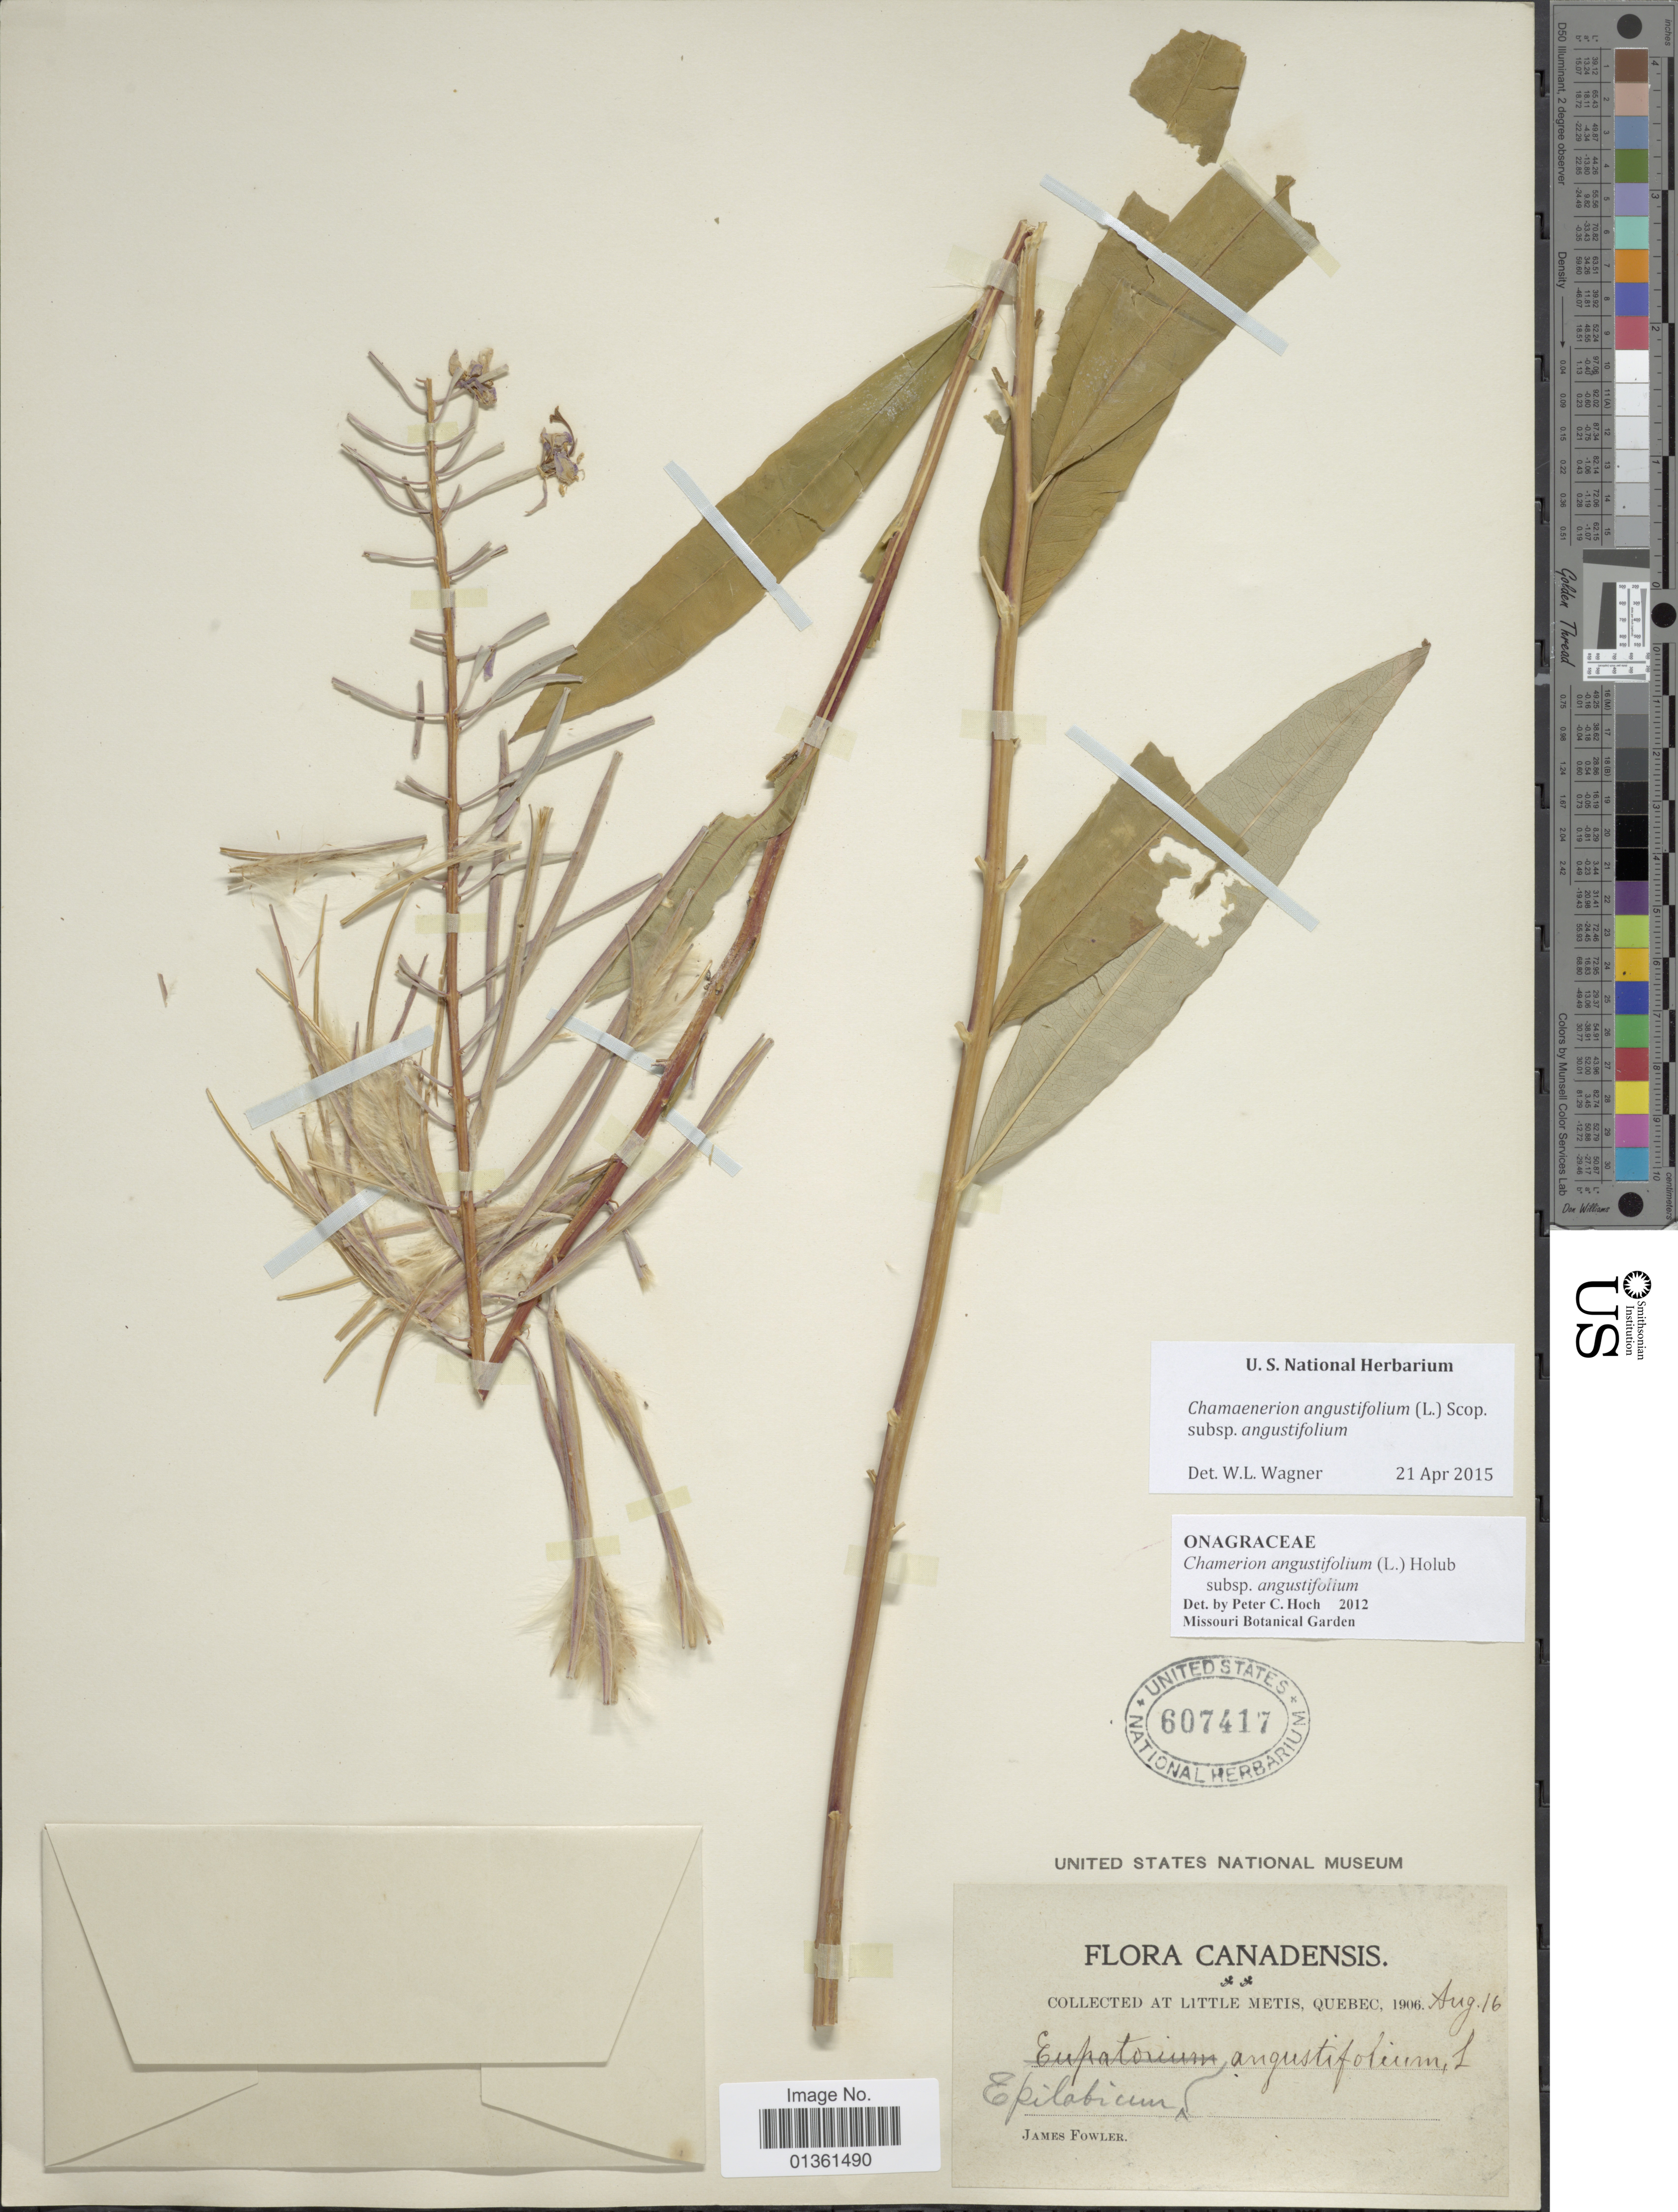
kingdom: Plantae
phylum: Tracheophyta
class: Magnoliopsida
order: Myrtales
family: Onagraceae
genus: Chamaenerion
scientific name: Chamaenerion angustifolium subsp. angustifolium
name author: (L.) Scop.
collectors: J. P. Fowler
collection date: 1906-08-16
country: Canada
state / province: Quebec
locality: Little Metis.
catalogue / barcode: US 607417